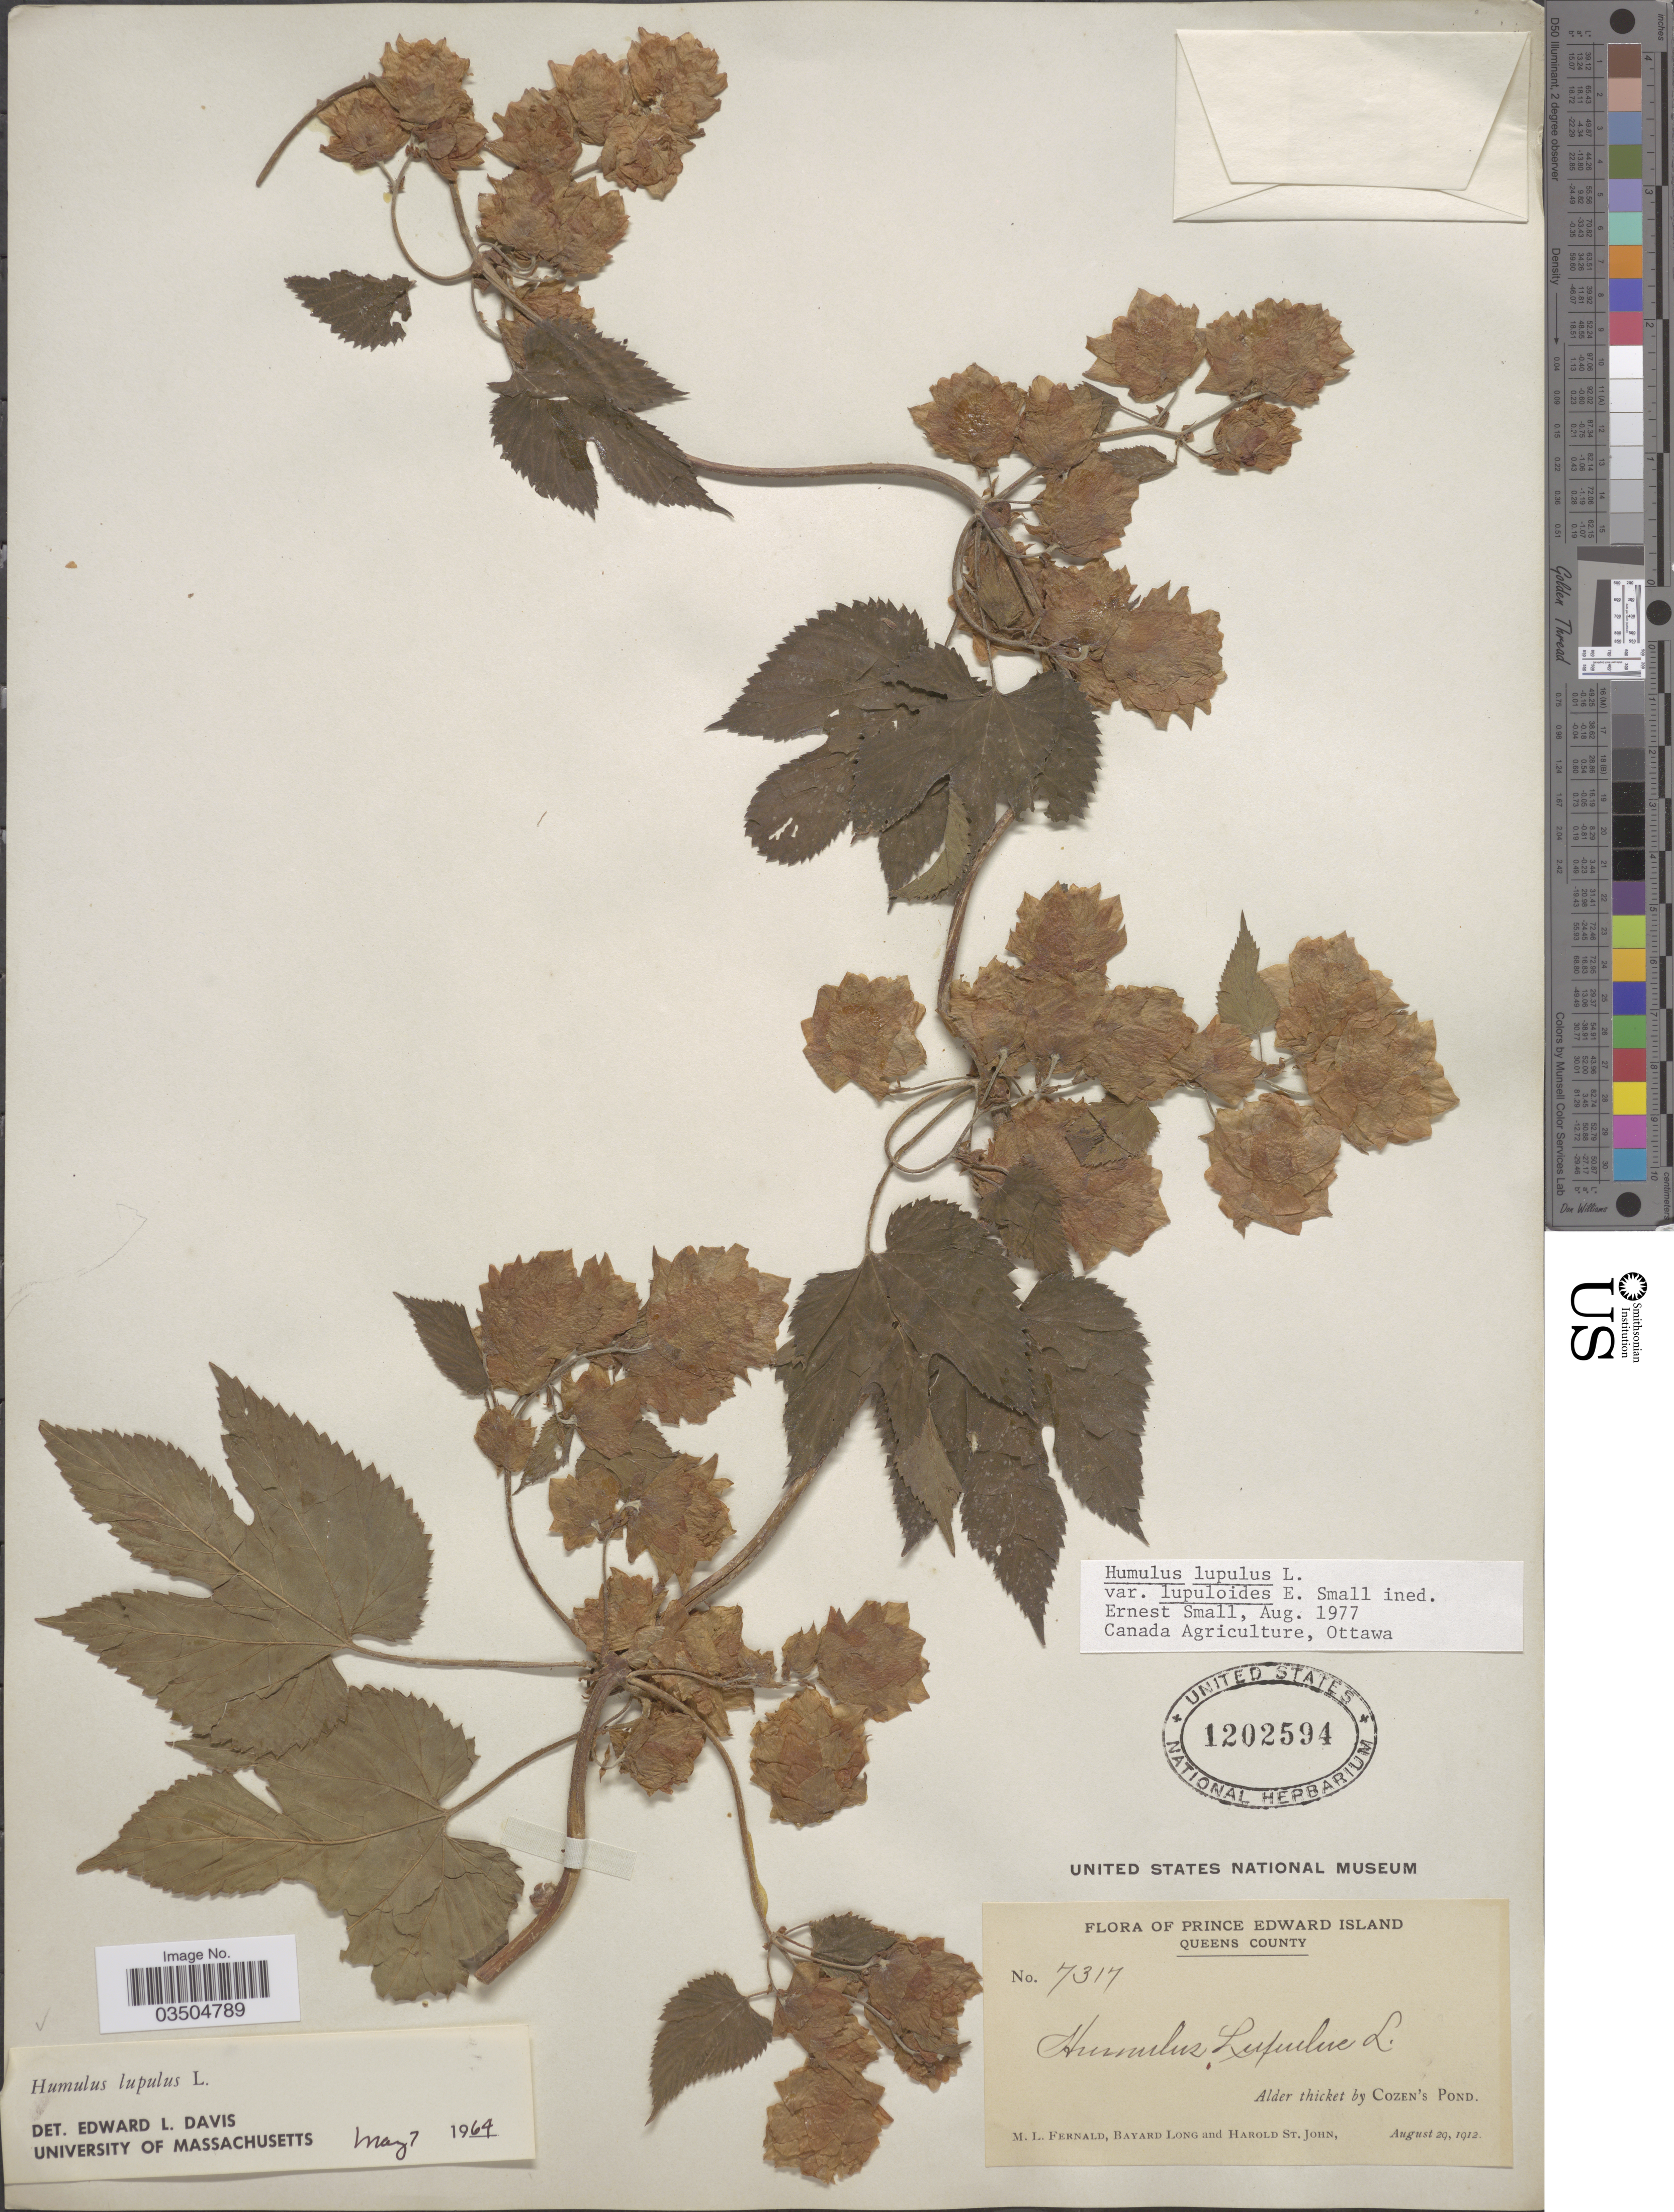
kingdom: Plantae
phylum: Tracheophyta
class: Magnoliopsida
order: Rosales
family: Cannabaceae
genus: Humulus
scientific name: Humulus americanus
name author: Nutt.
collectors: M. L. Fernald, B. Long & H. St. John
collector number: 7317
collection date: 1912-08-29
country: Canada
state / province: Prince Edward Island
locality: Queens County. Alder thicket by Cozen's Pond.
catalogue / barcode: US 1202594